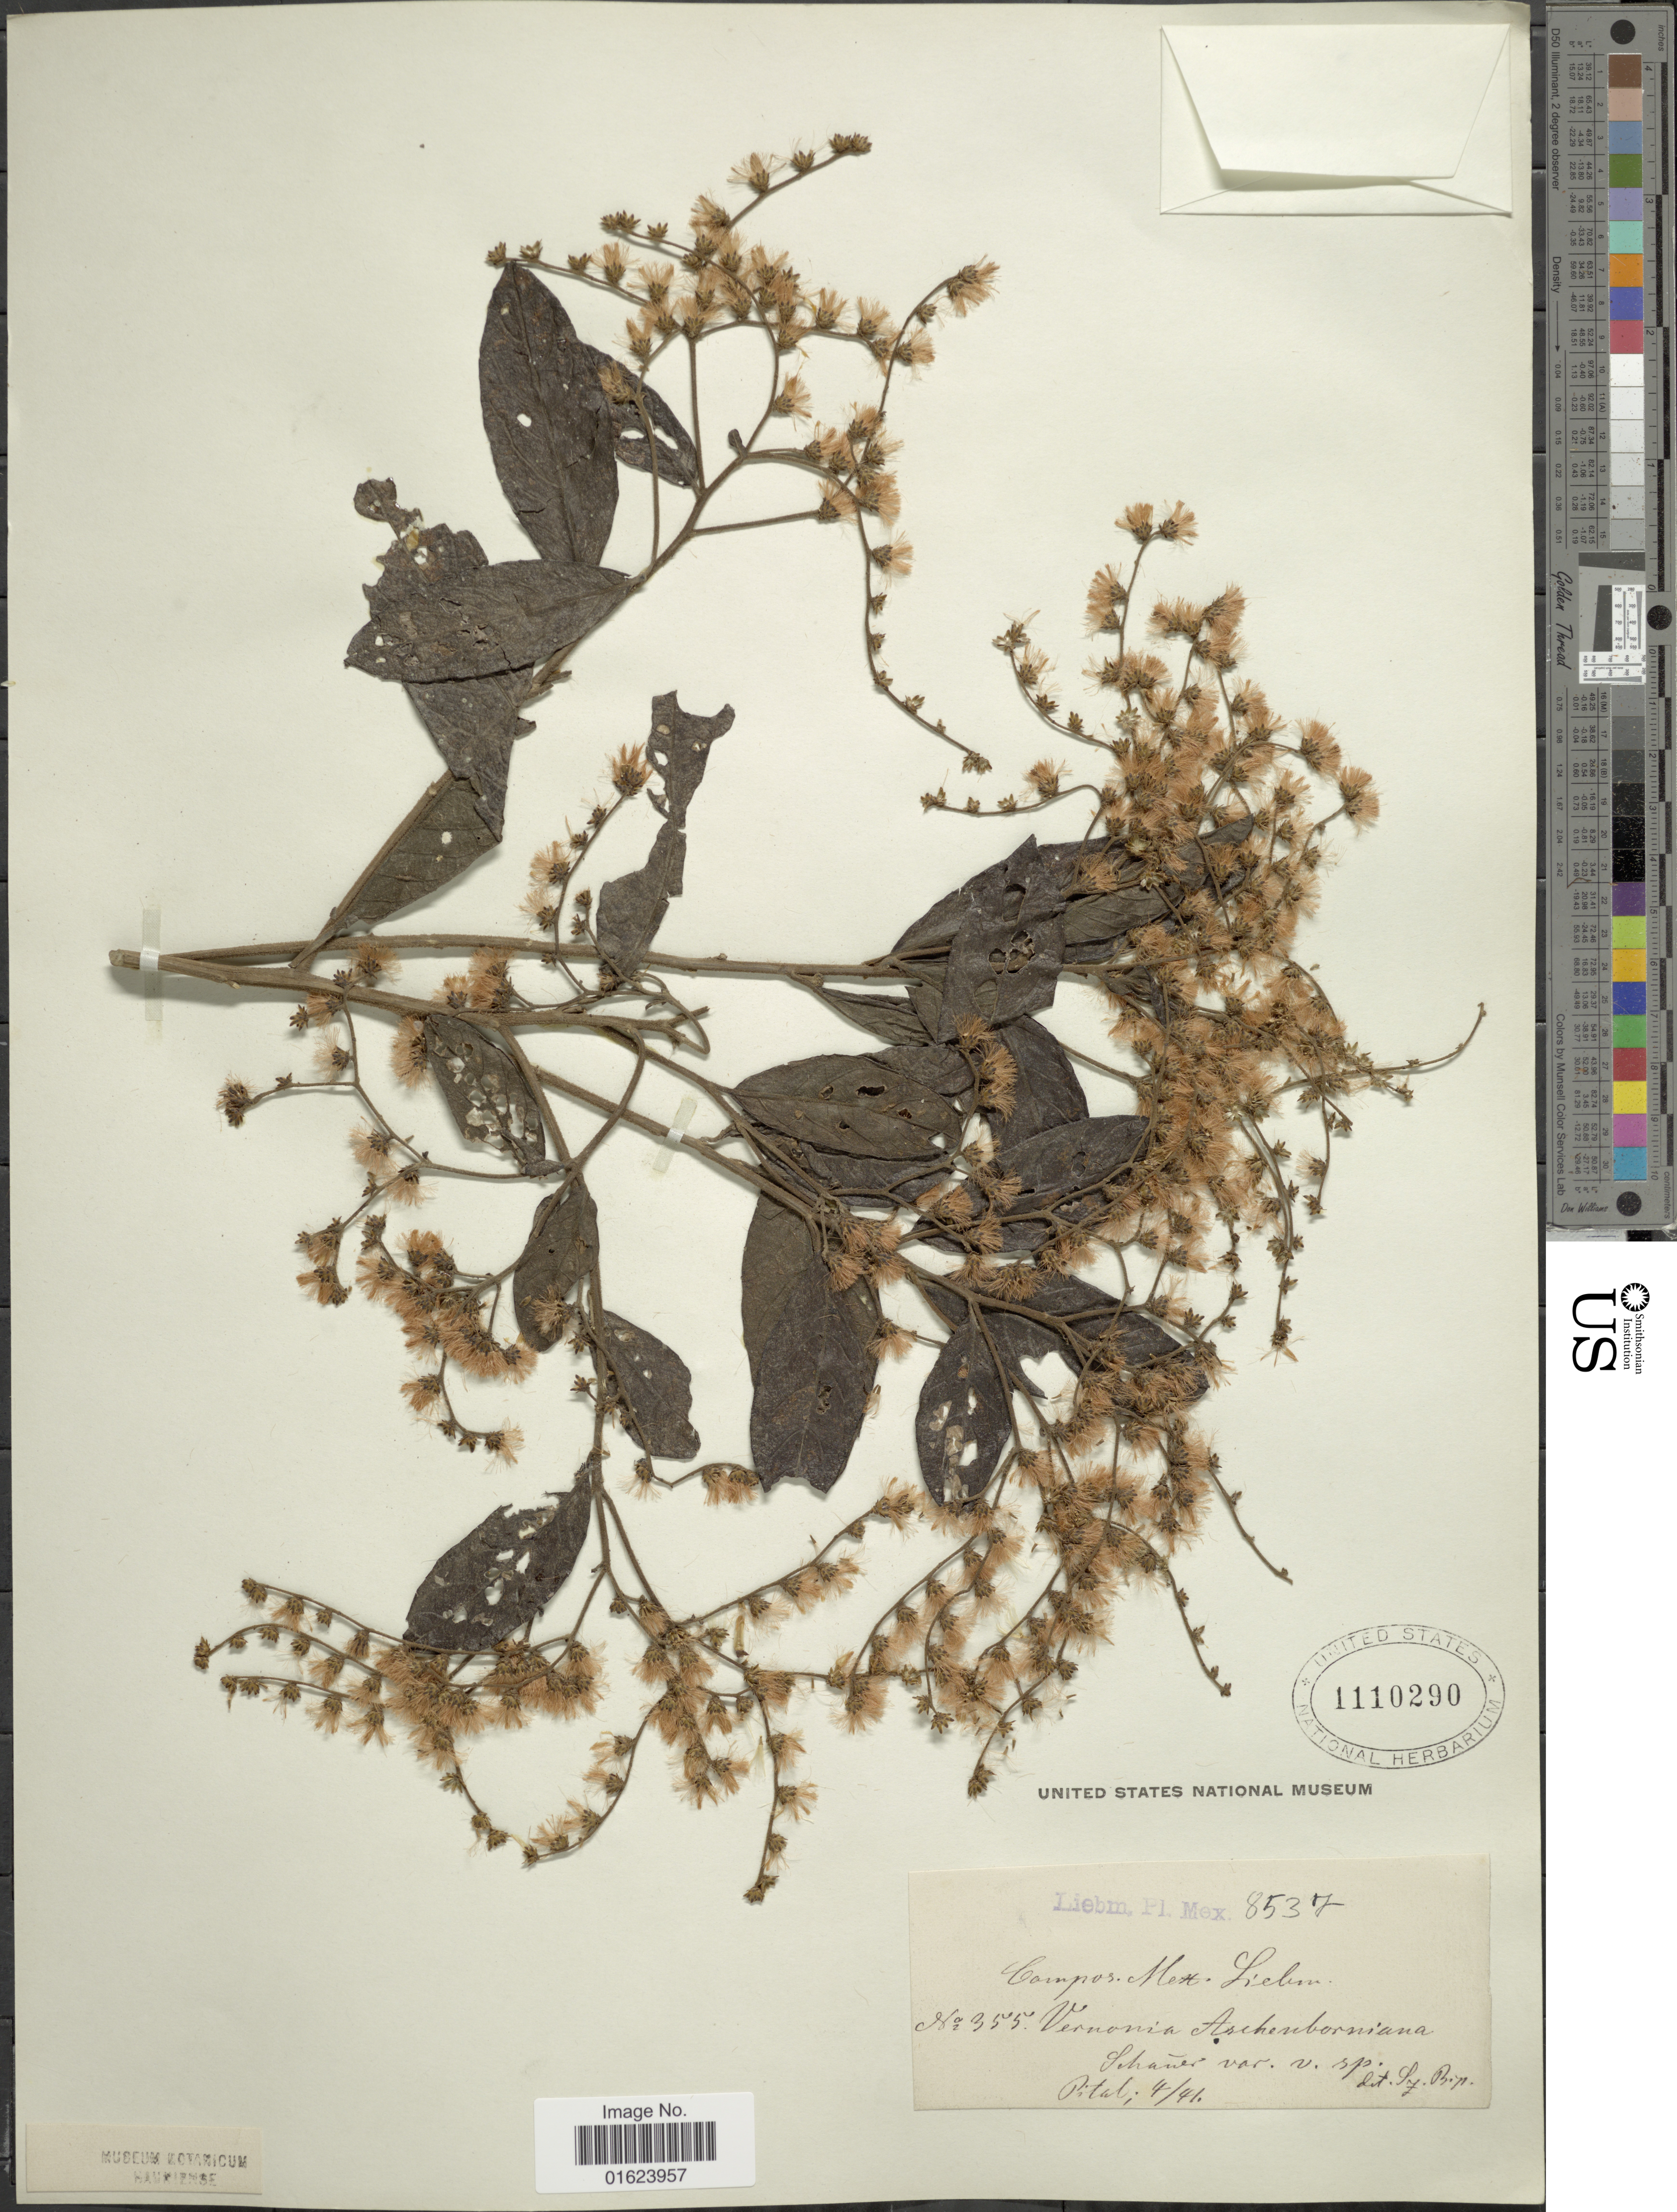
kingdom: Plantae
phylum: Tracheophyta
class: Magnoliopsida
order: Asterales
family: Asteraceae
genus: Vernonanthura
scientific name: Vernonanthura patens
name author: (Kunth) H. Rob.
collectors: Liebmann, --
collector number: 355/8537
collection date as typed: Transcribed d/m/y: /4/41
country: Mexico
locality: Pital. Compos. Mex.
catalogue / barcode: US 1110290